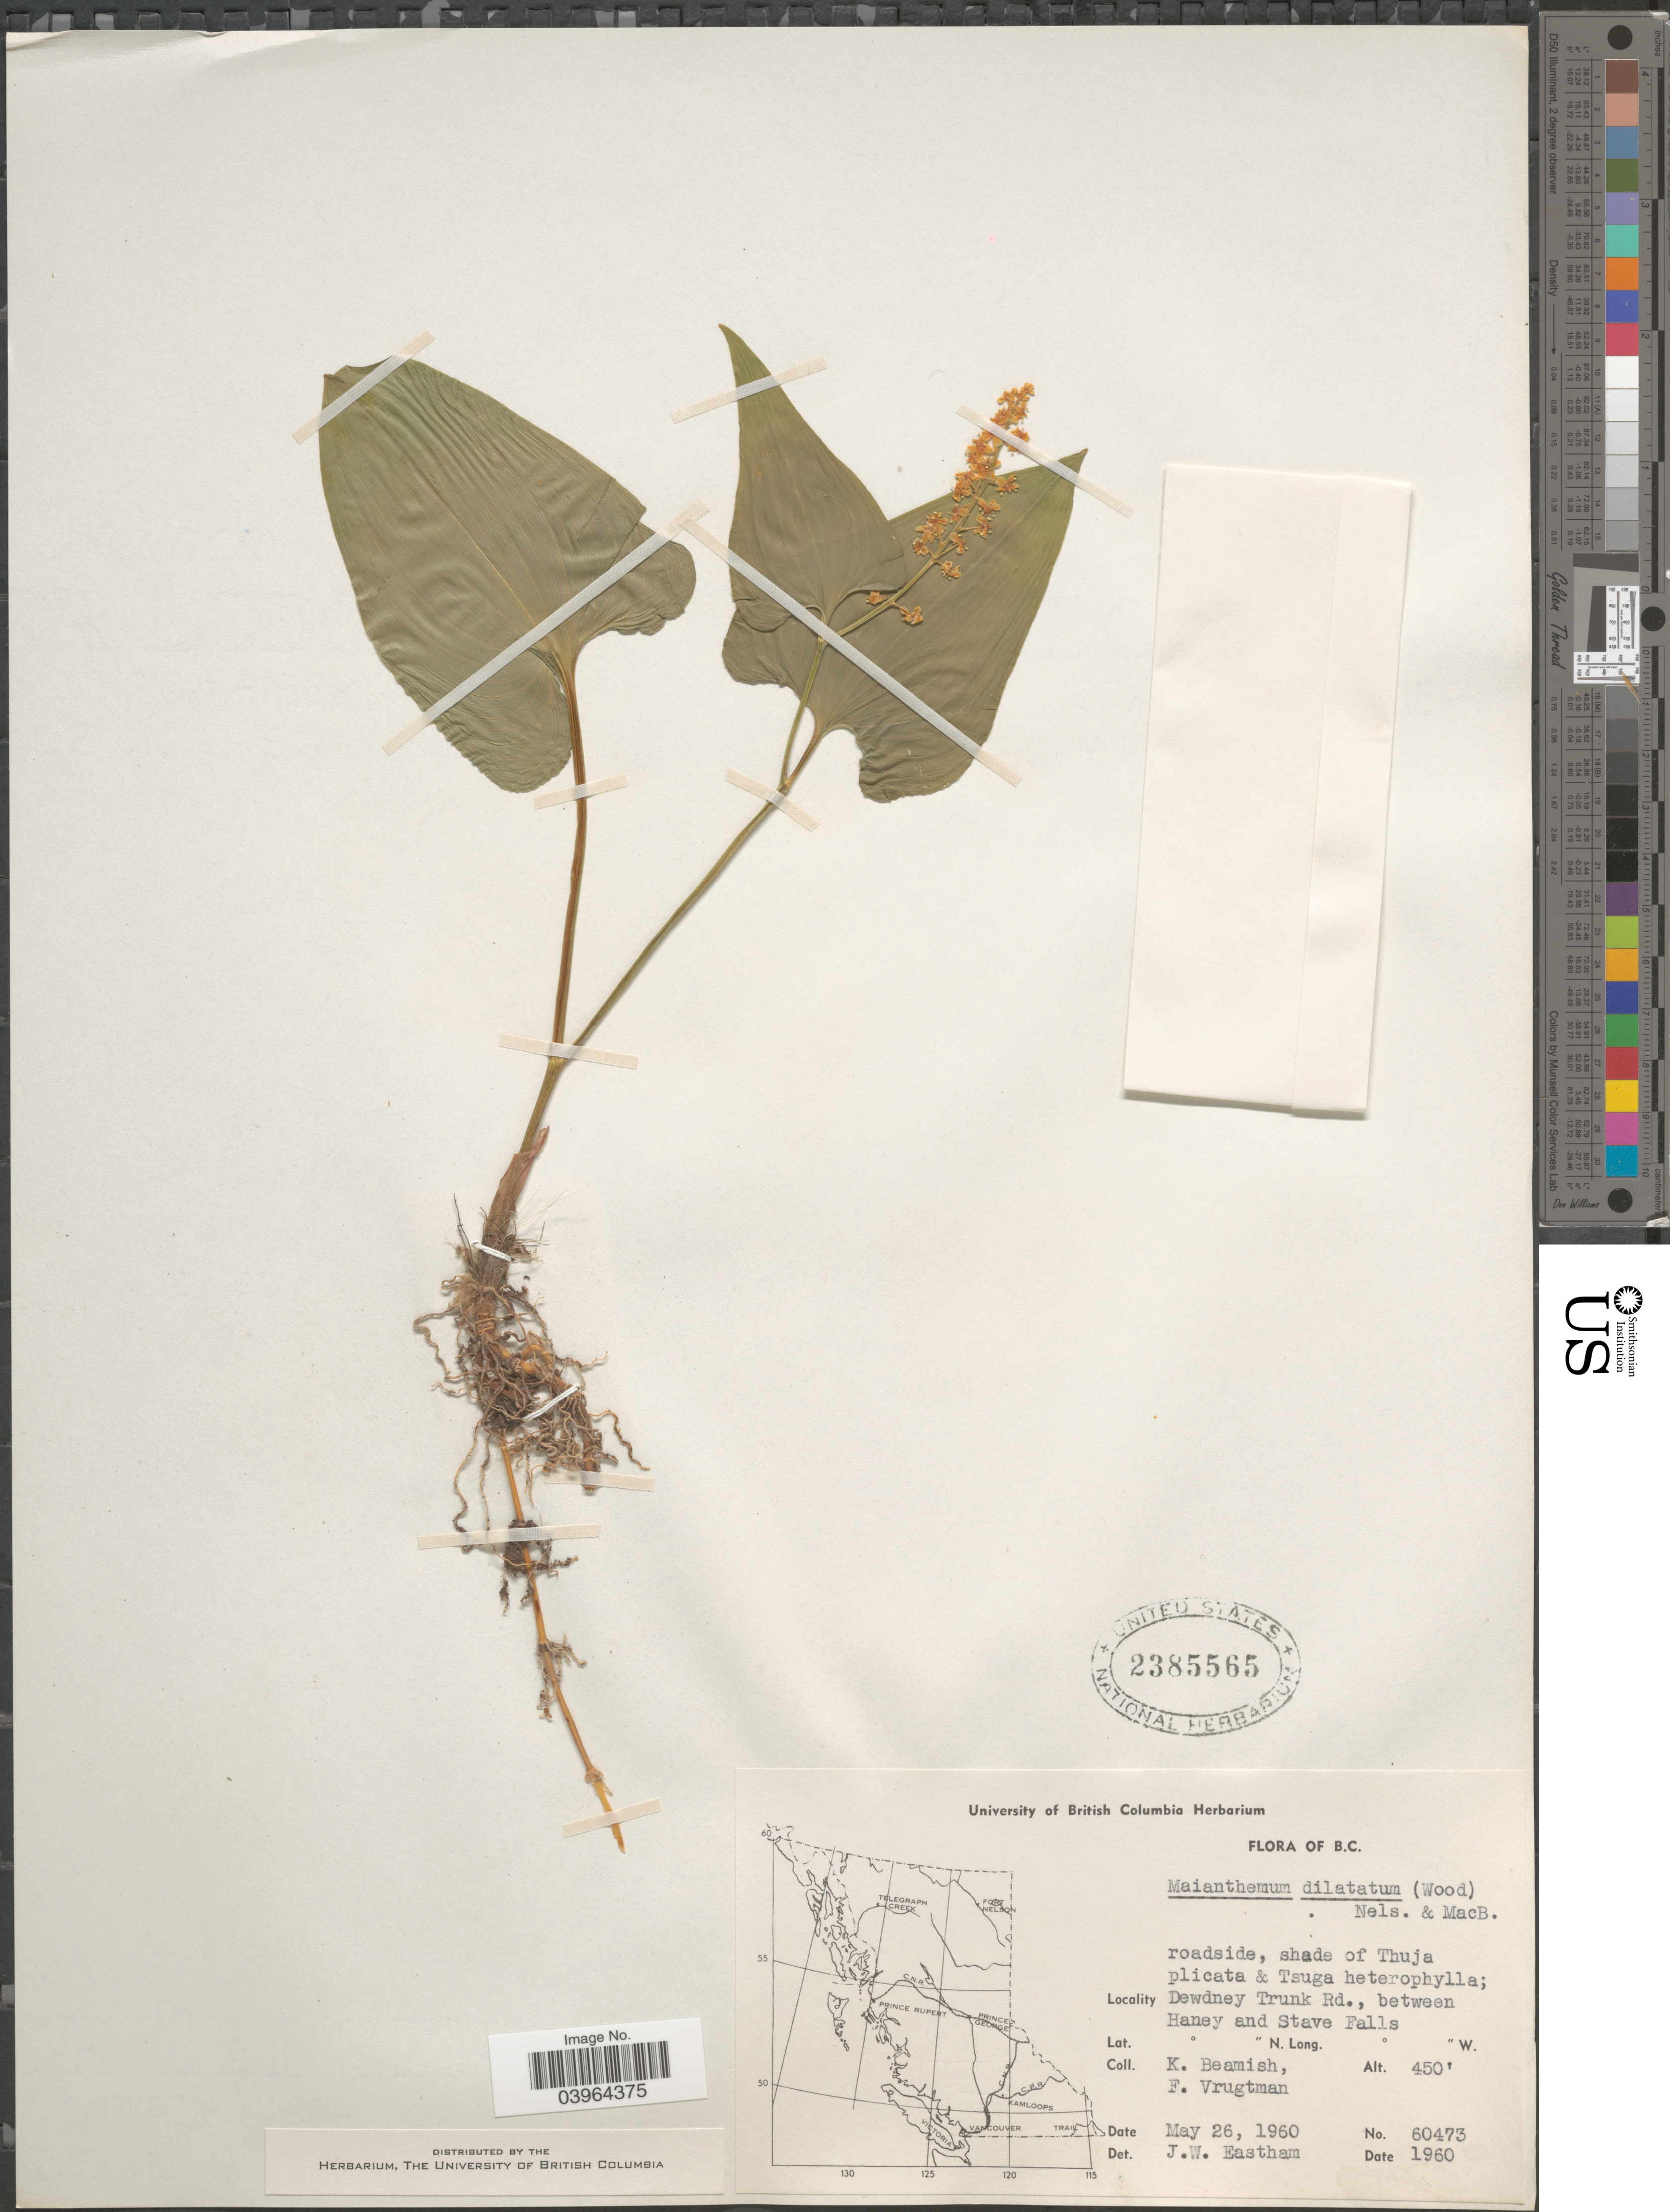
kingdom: Plantae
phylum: Tracheophyta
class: Liliopsida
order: Asparagales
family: Asparagaceae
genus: Maianthemum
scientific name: Maianthemum canadense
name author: Desf.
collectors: K. Beamish & F. Vrugtman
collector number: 60473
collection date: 1960-05-26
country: Canada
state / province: British Columbia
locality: Dewdney Trunk Rd., between Haney and Stave Falls.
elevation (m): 137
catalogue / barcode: US 2385565